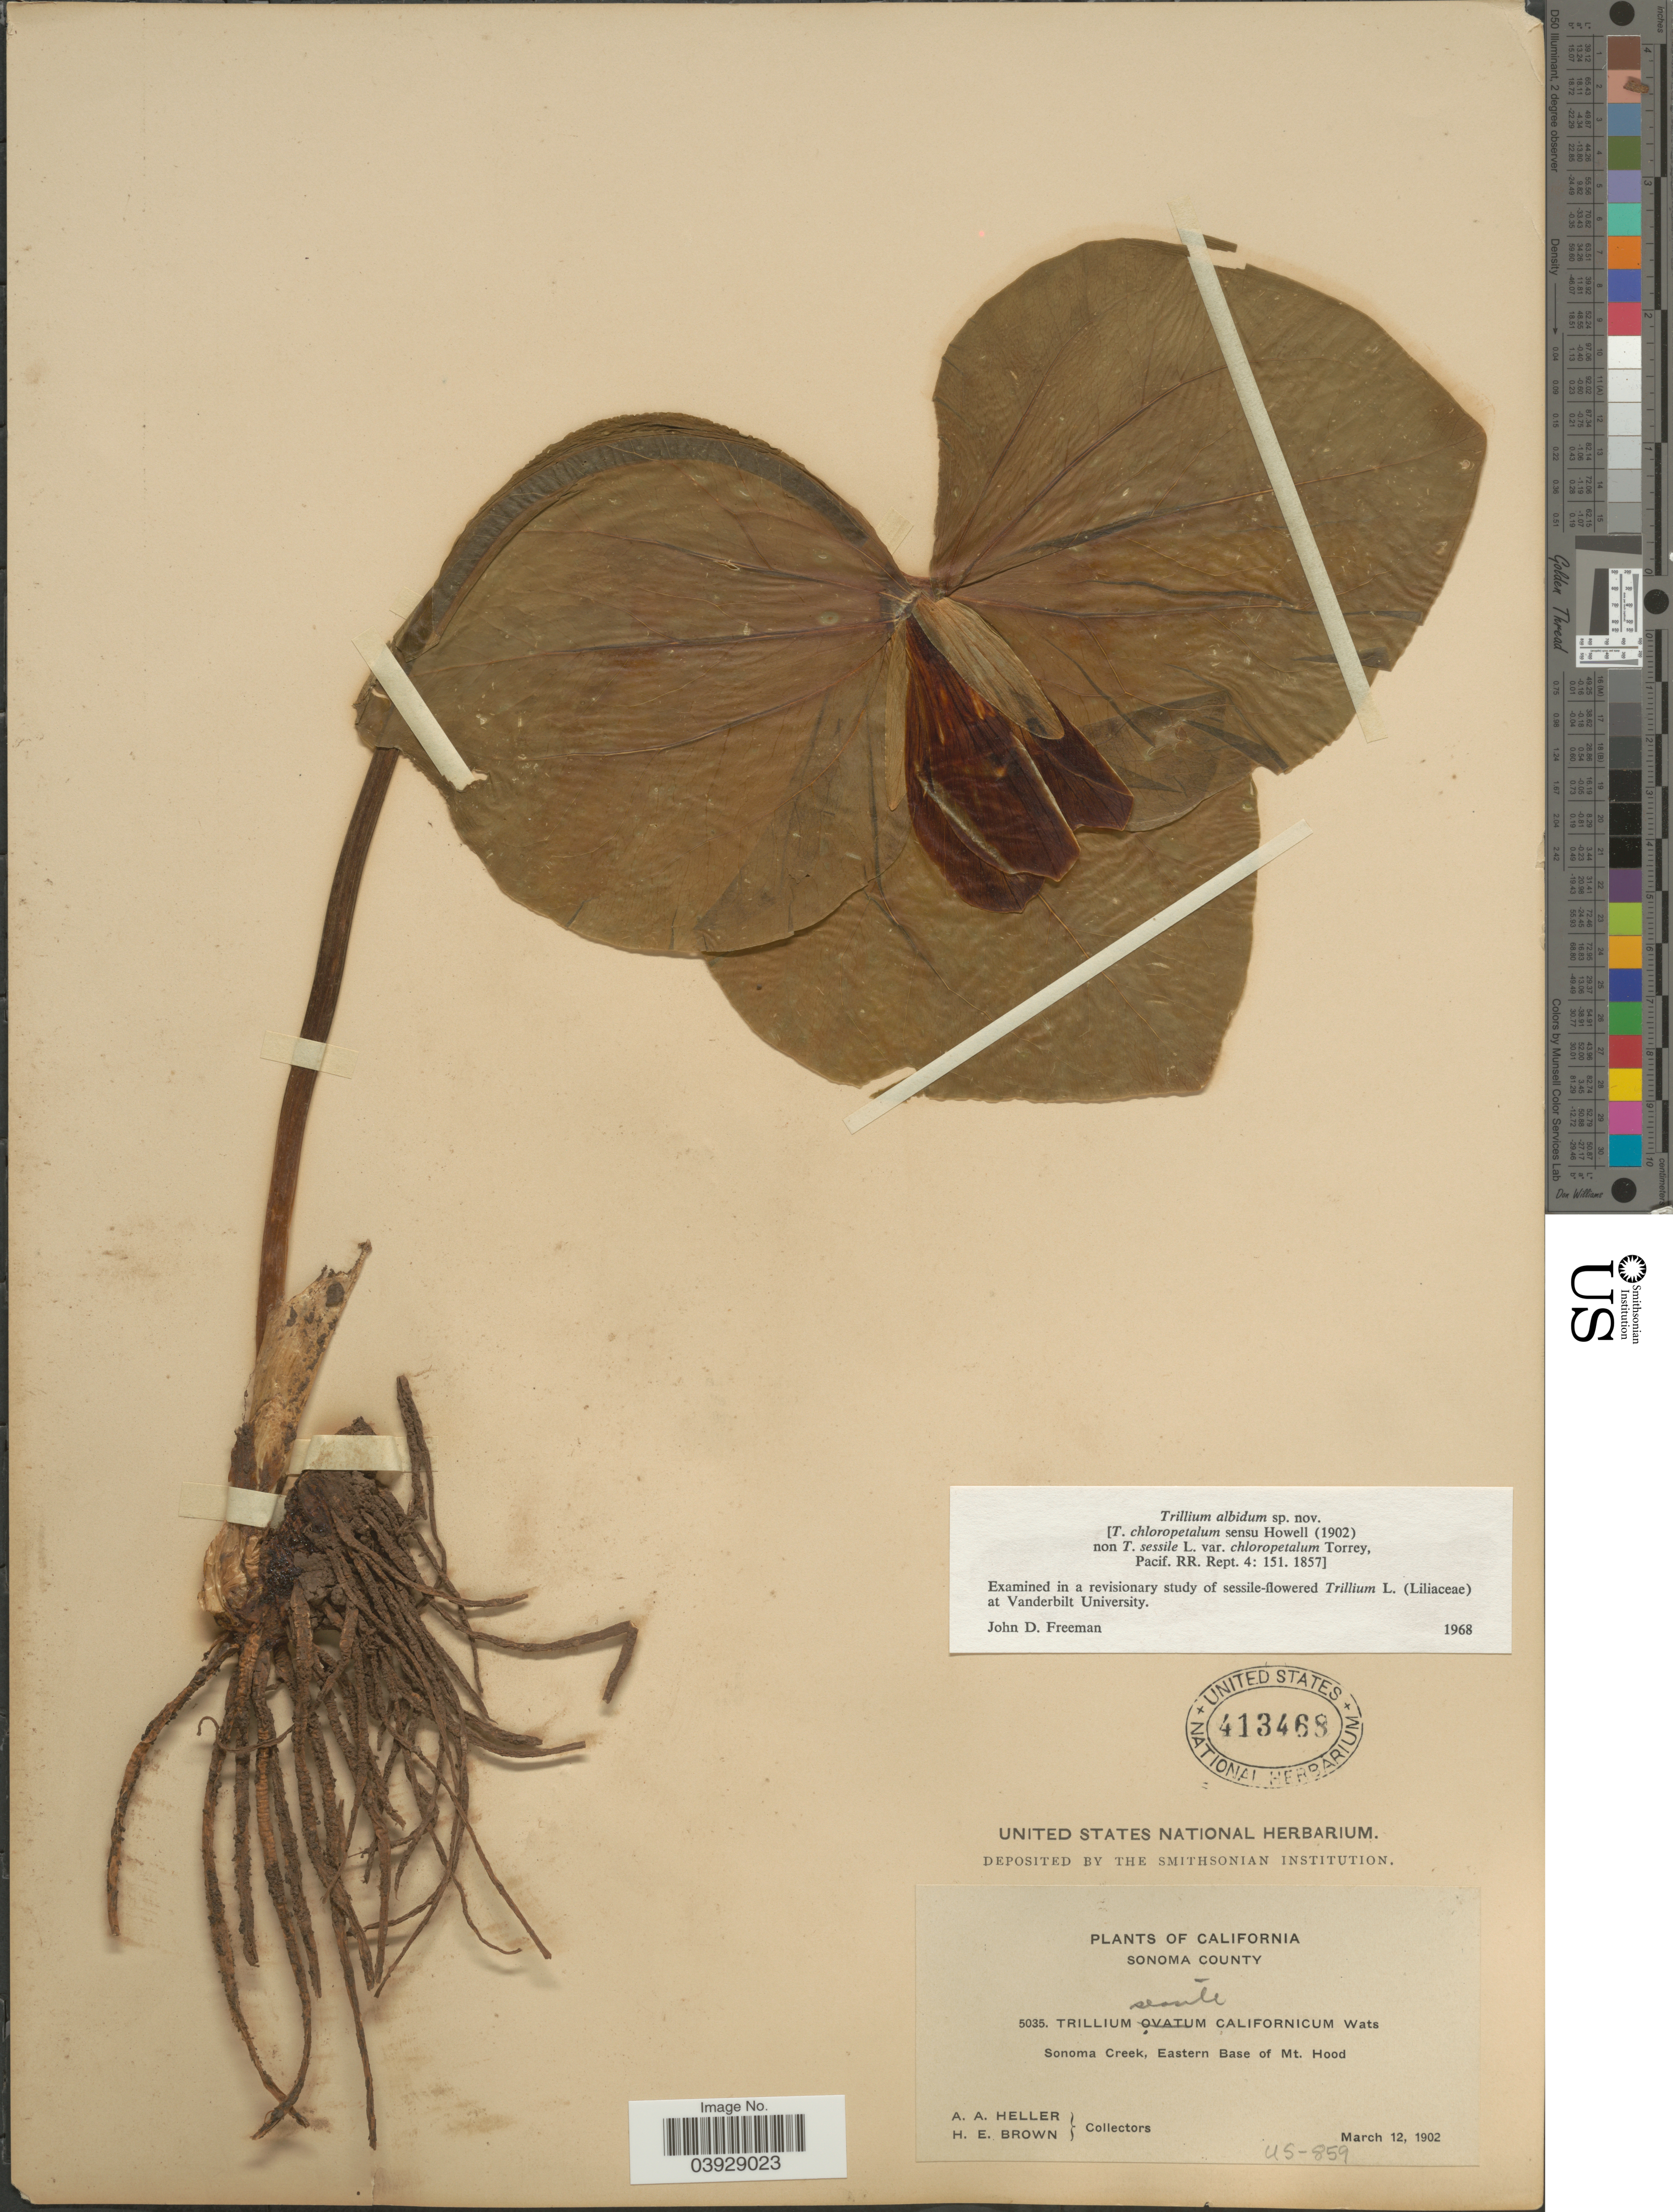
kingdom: Plantae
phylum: Tracheophyta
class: Liliopsida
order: Liliales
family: Melanthiaceae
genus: Trillium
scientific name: Trillium albidum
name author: J. D. Freeman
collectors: A. A. Heller & H. E. Brown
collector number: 5035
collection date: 1902-03-12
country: United States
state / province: California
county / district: Sonoma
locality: Sonoma County. Sonoma Creek, Eastern Base of Mt. Hood.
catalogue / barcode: US 413468